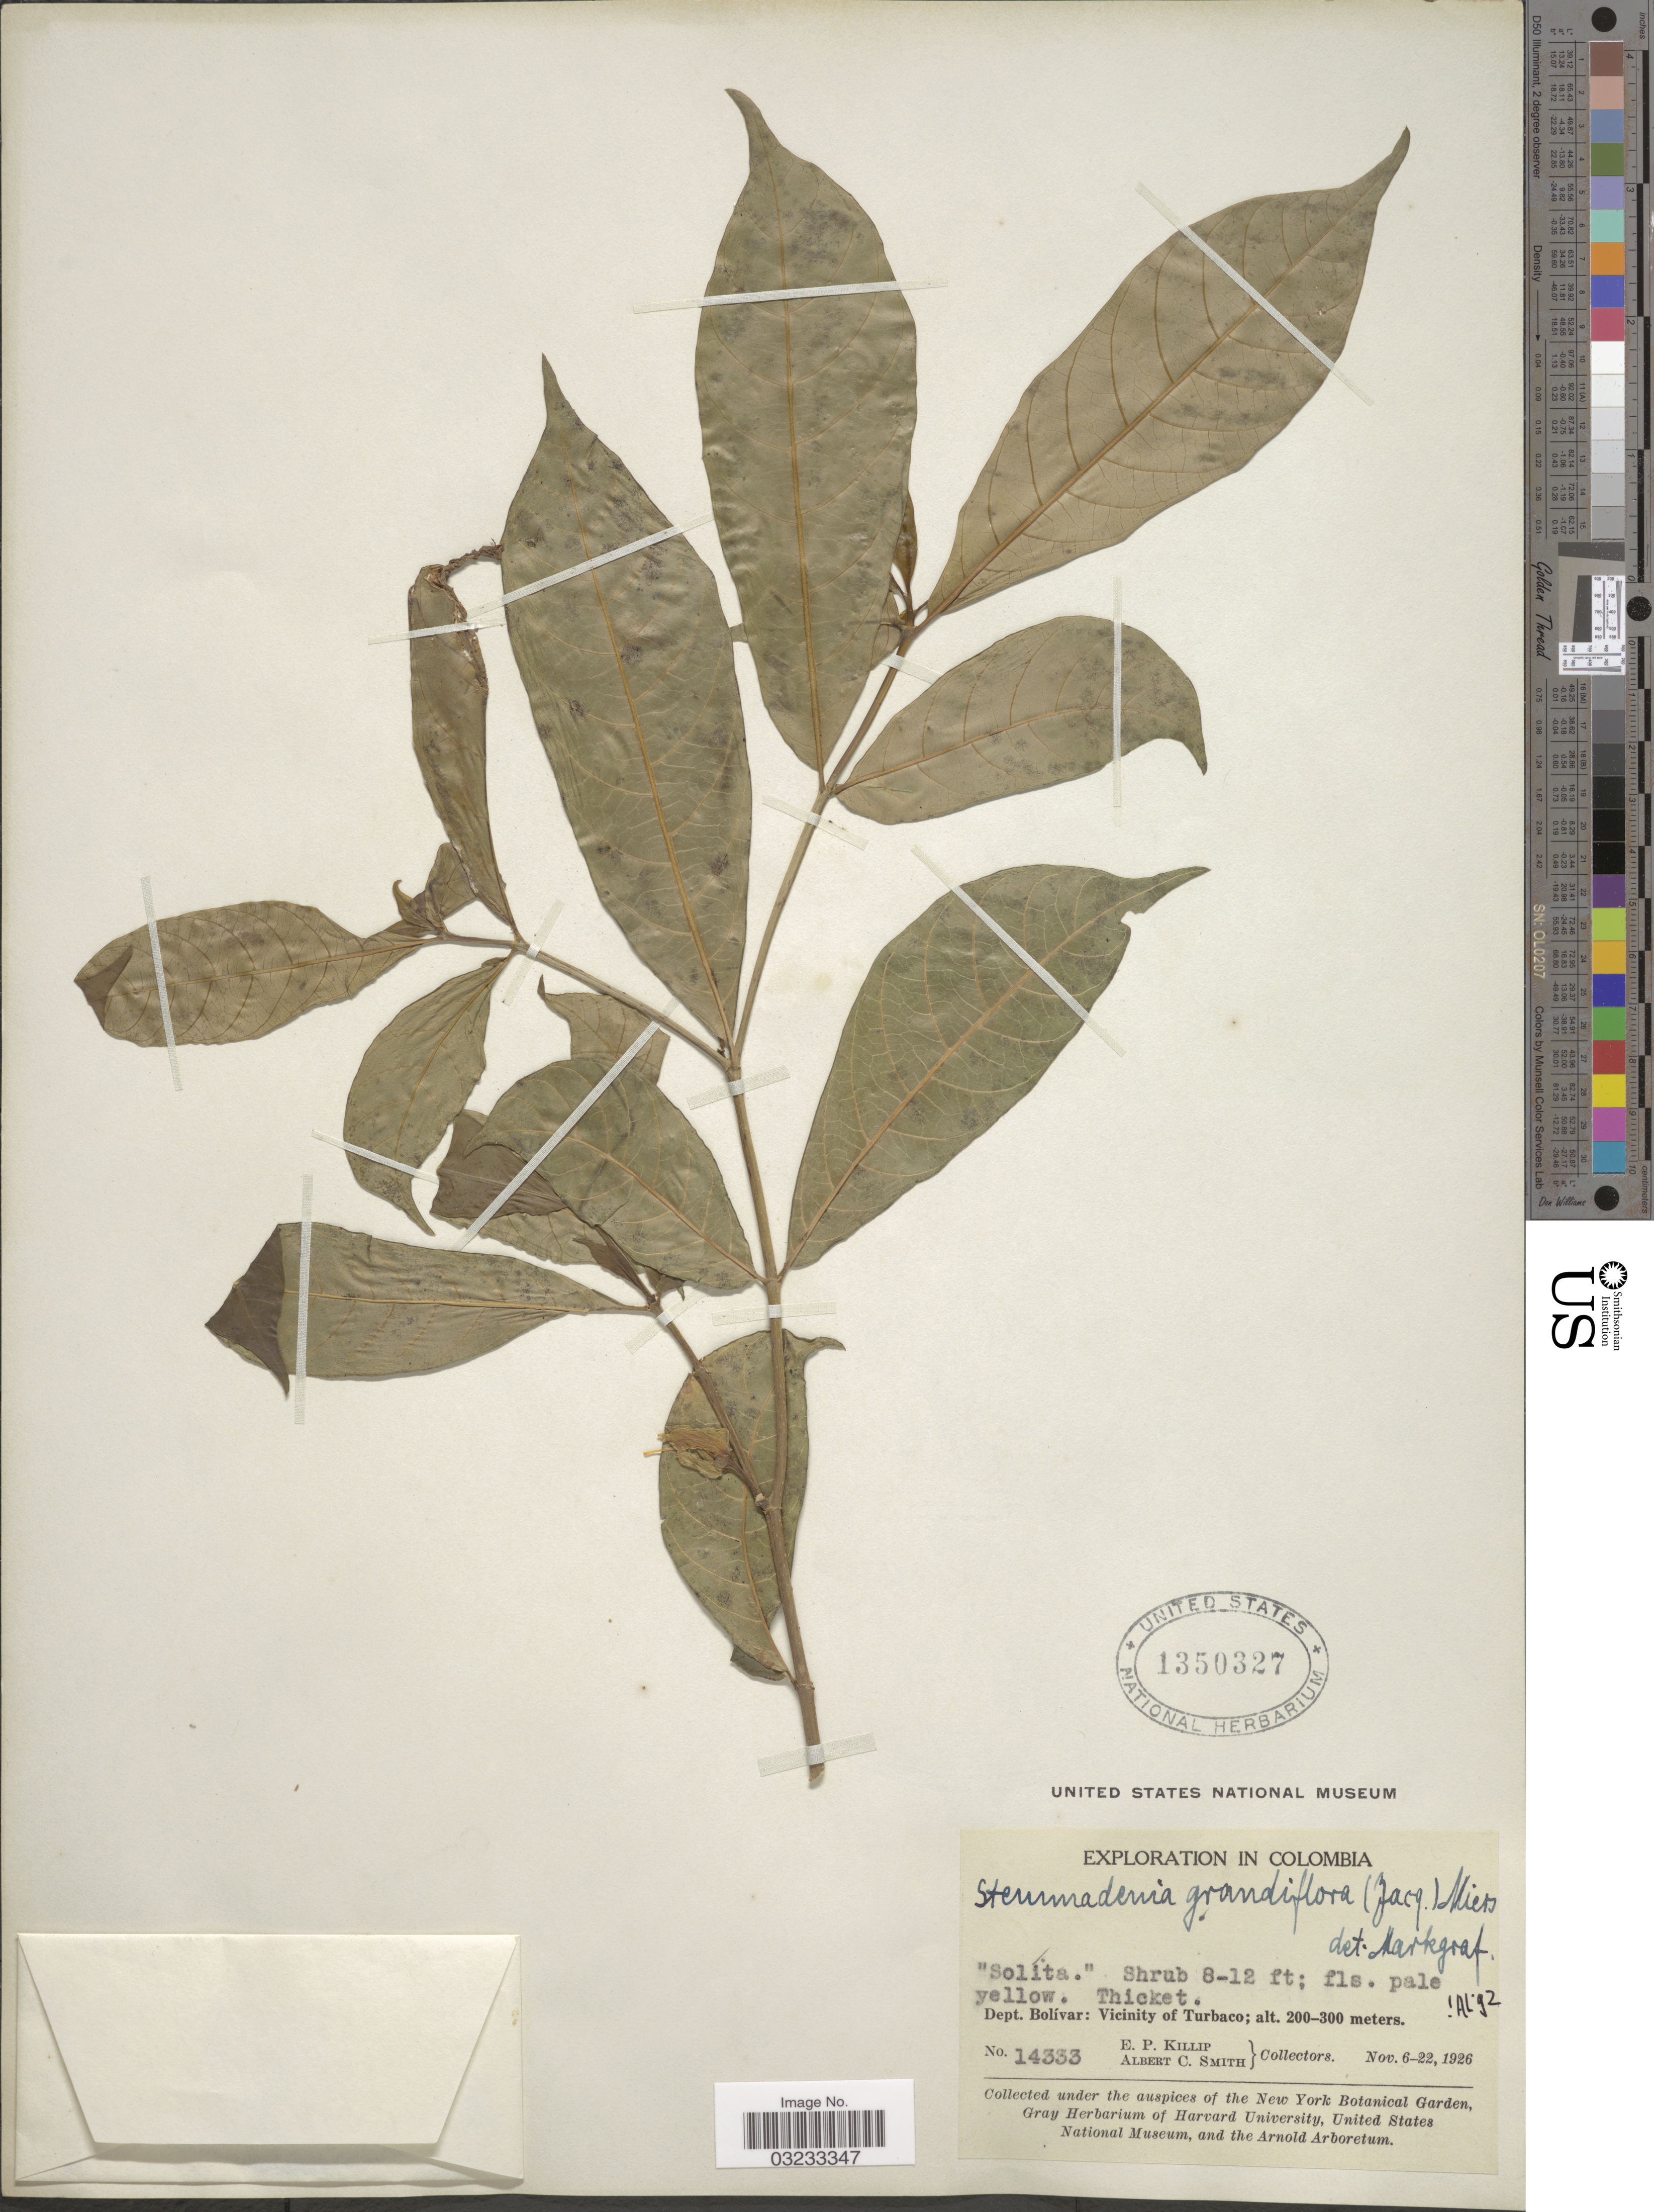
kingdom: Plantae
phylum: Tracheophyta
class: Magnoliopsida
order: Gentianales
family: Apocynaceae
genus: Stemmadenia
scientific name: Stemmadenia grandiflora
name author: (Jacq.) Miers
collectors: E. P. Killip & A. C. Smith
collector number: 14333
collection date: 1926-11-06/1926-11-22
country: Colombia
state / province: Bolívar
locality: Dept. Bolívar: Vicinity of Turbaco.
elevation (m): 200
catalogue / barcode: US 1350327